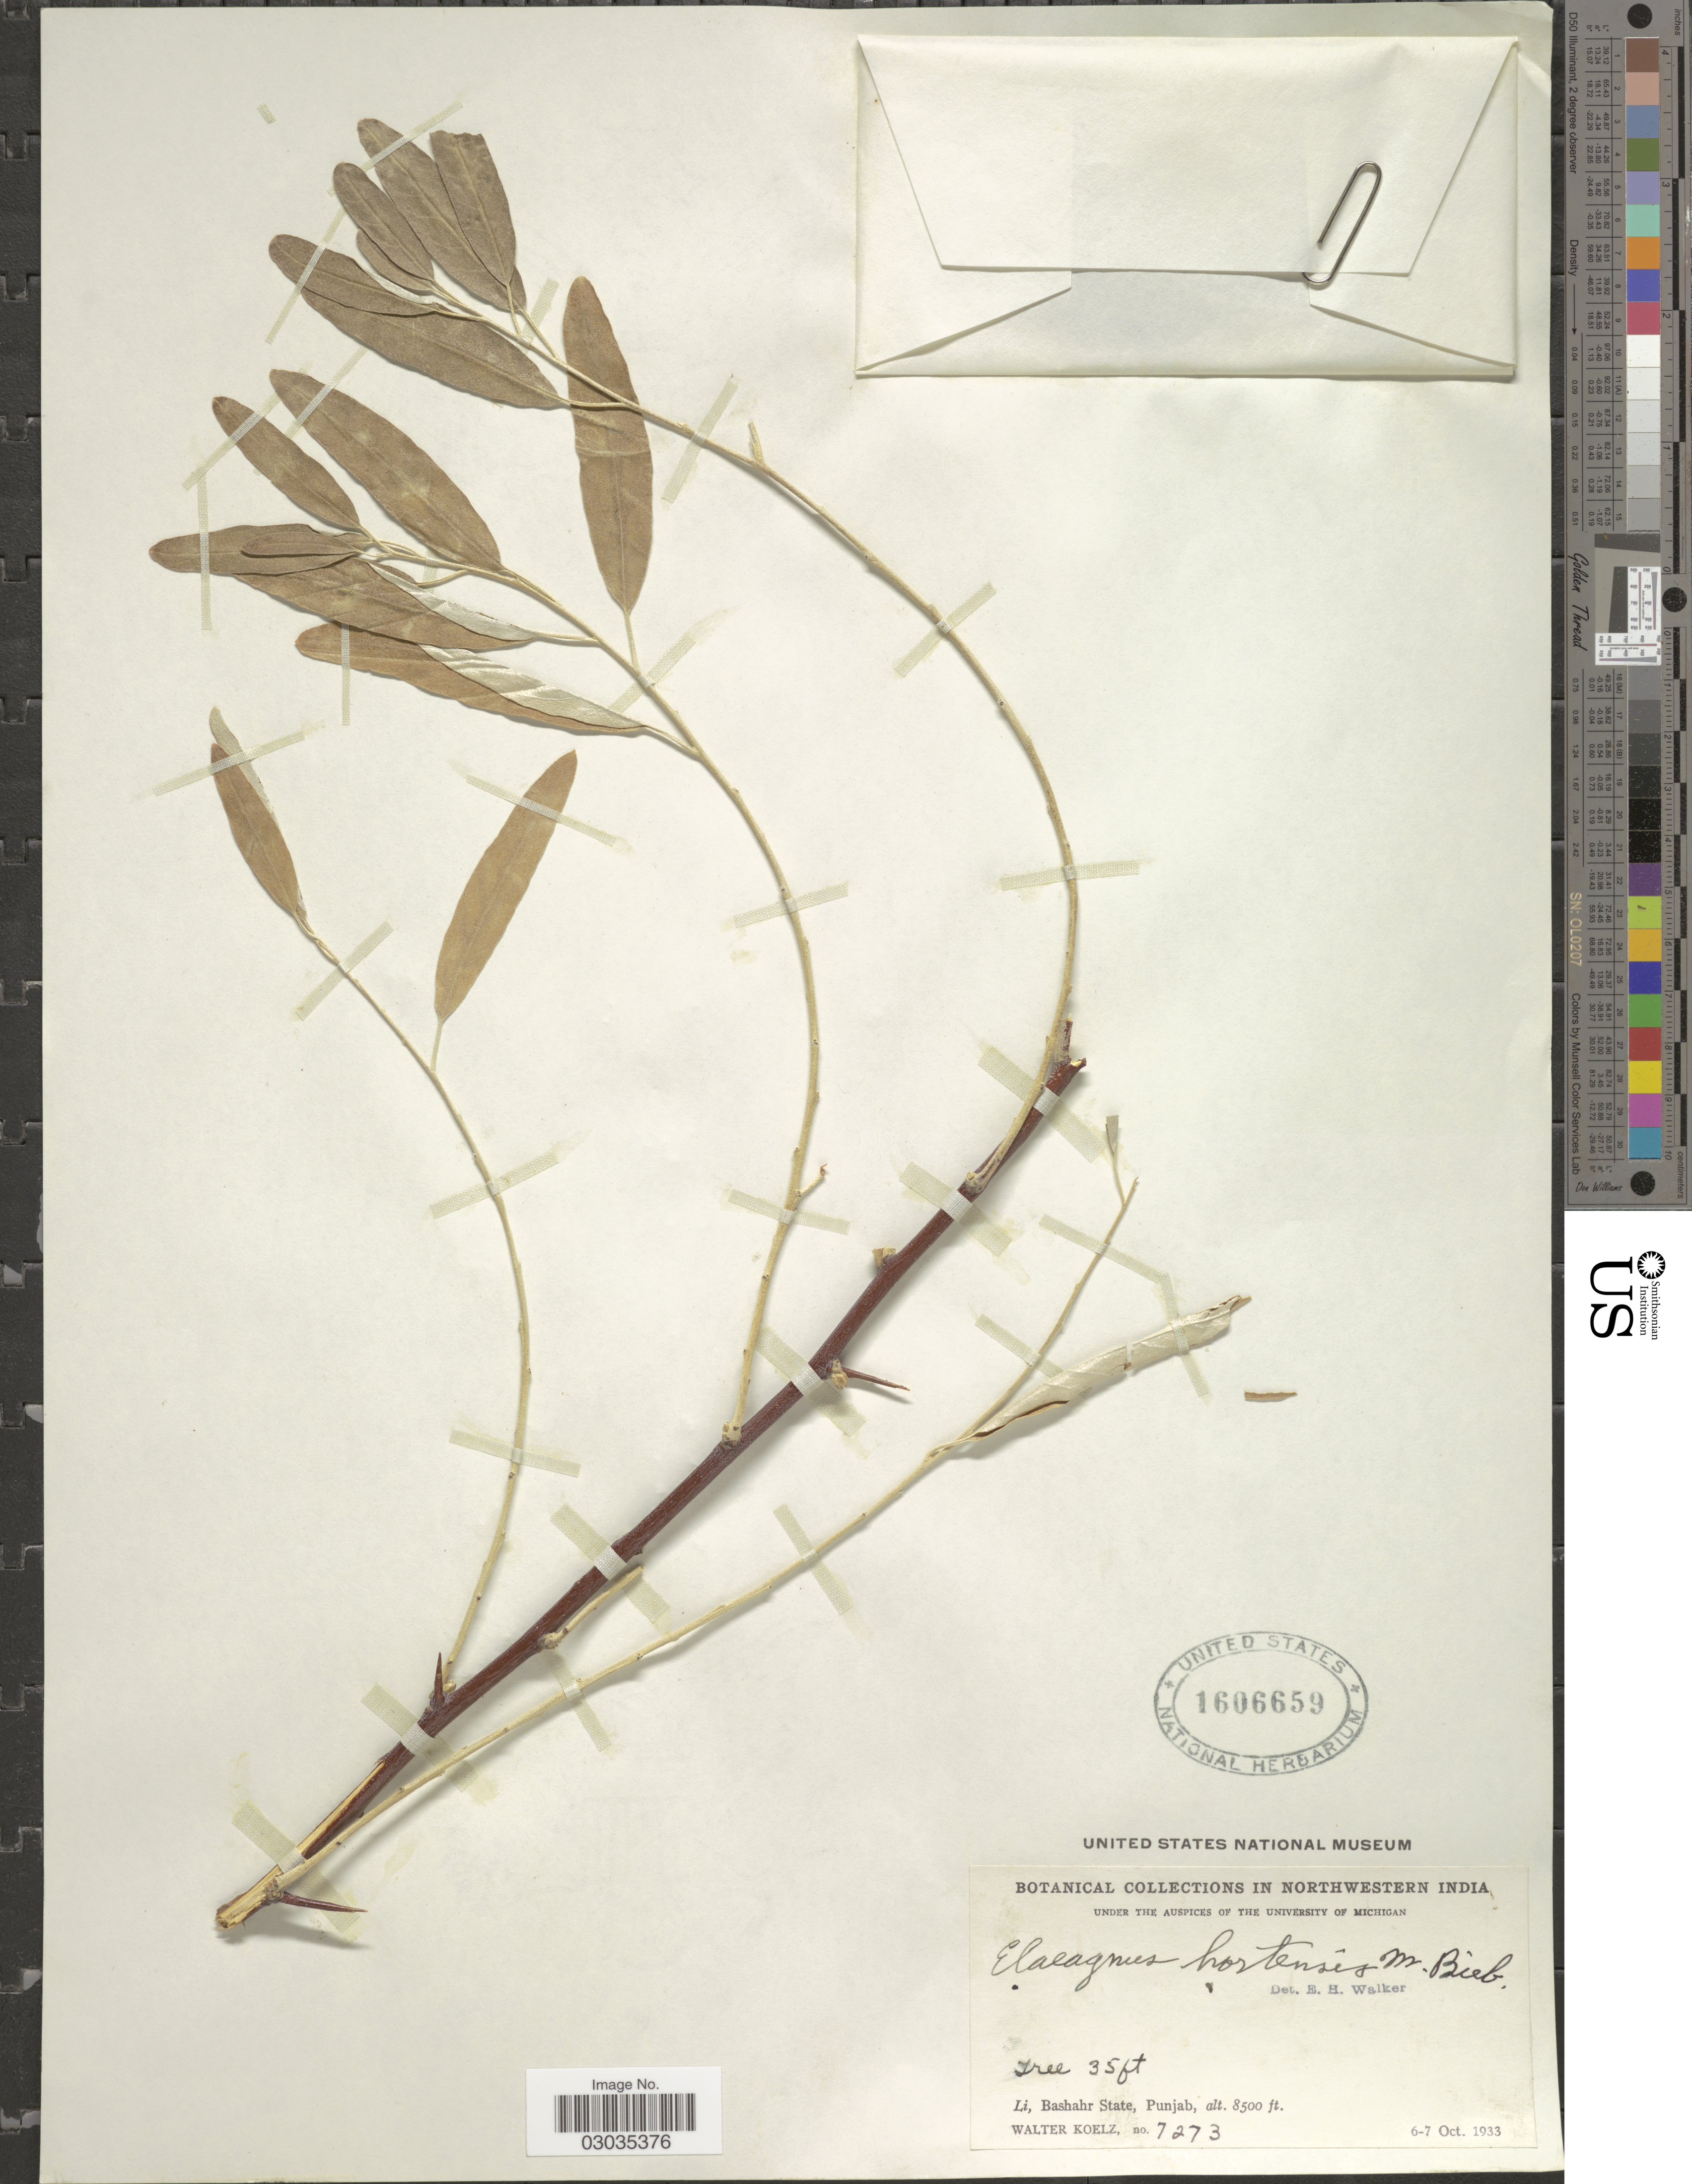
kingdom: Plantae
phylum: Tracheophyta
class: Magnoliopsida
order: Rosales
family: Elaeagnaceae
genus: Elaeagnus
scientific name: Elaeagnus hortensis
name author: M. Bieb.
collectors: W. N. Koelz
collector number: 7273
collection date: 1933-10-06/1933-10-07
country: India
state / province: Punjab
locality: Northwestern India. Li, Bashahr State.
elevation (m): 2591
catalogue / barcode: US 1606659